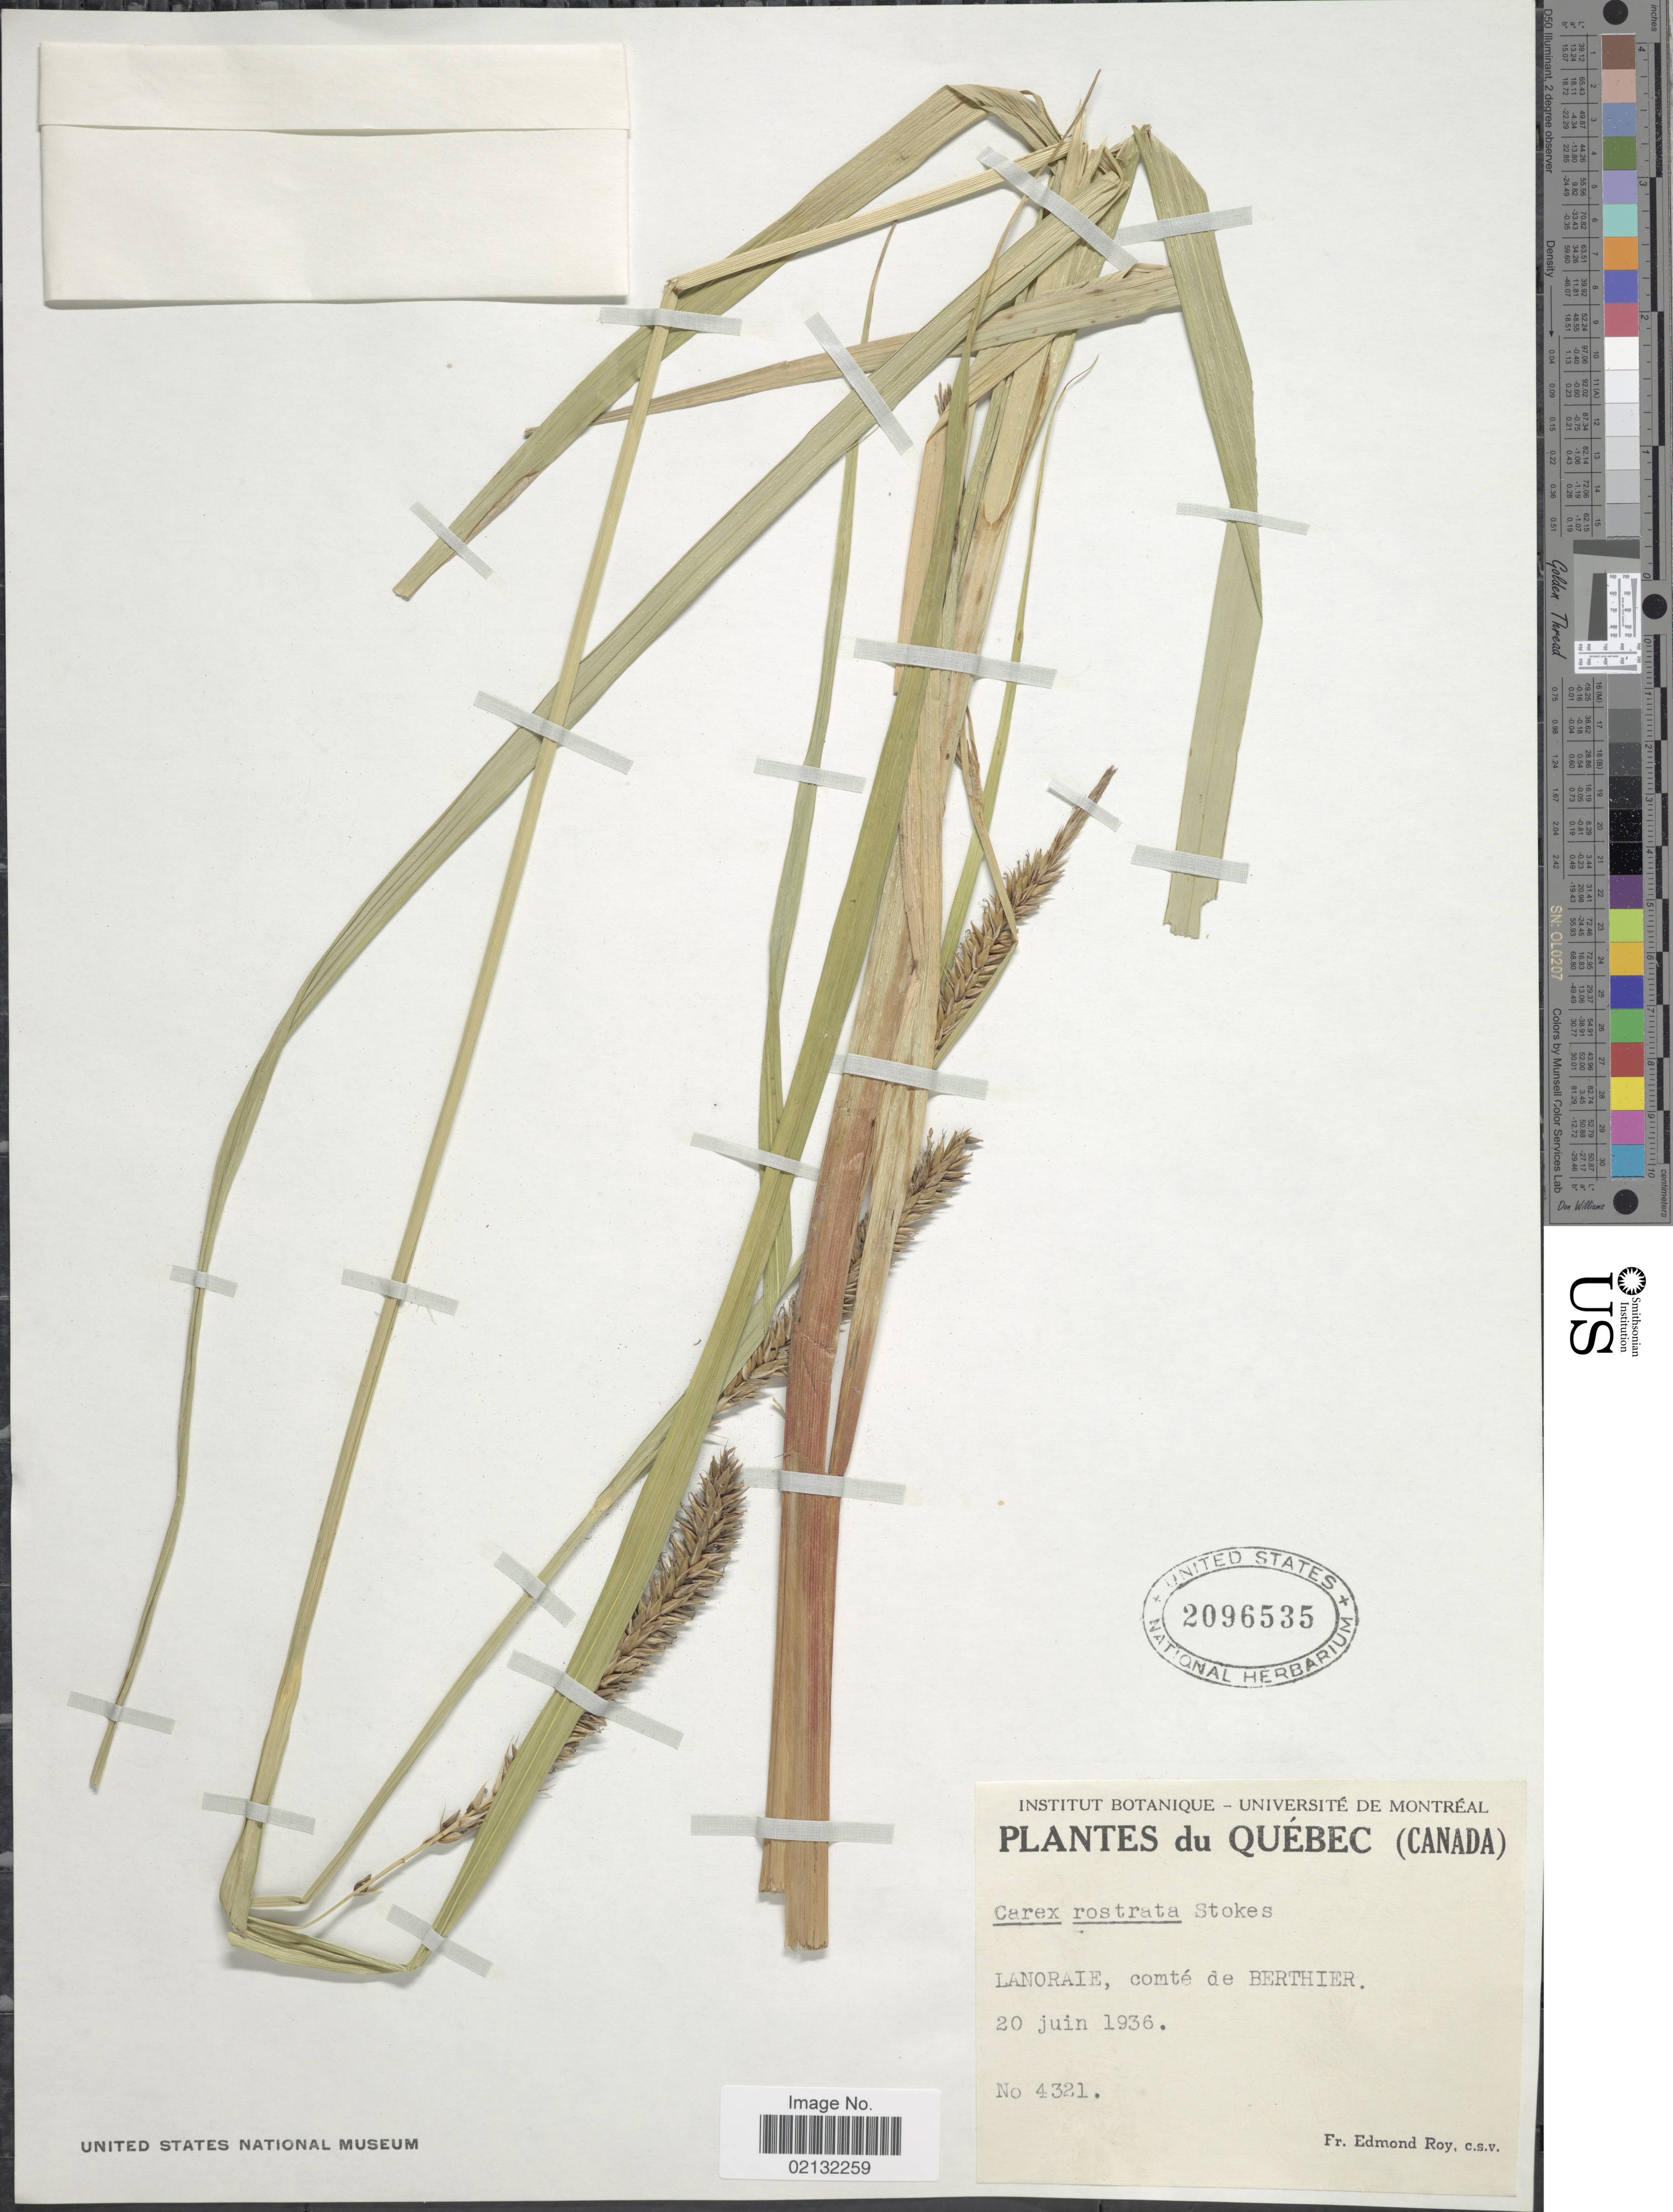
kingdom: Plantae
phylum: Tracheophyta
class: Liliopsida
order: Poales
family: Cyperaceae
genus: Carex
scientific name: Carex rostrata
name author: Stokes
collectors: E. Roy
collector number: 4321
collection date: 1936-06-20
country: Canada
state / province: Quebec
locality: Lanoraie, comte de Berthier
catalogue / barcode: US 2096535